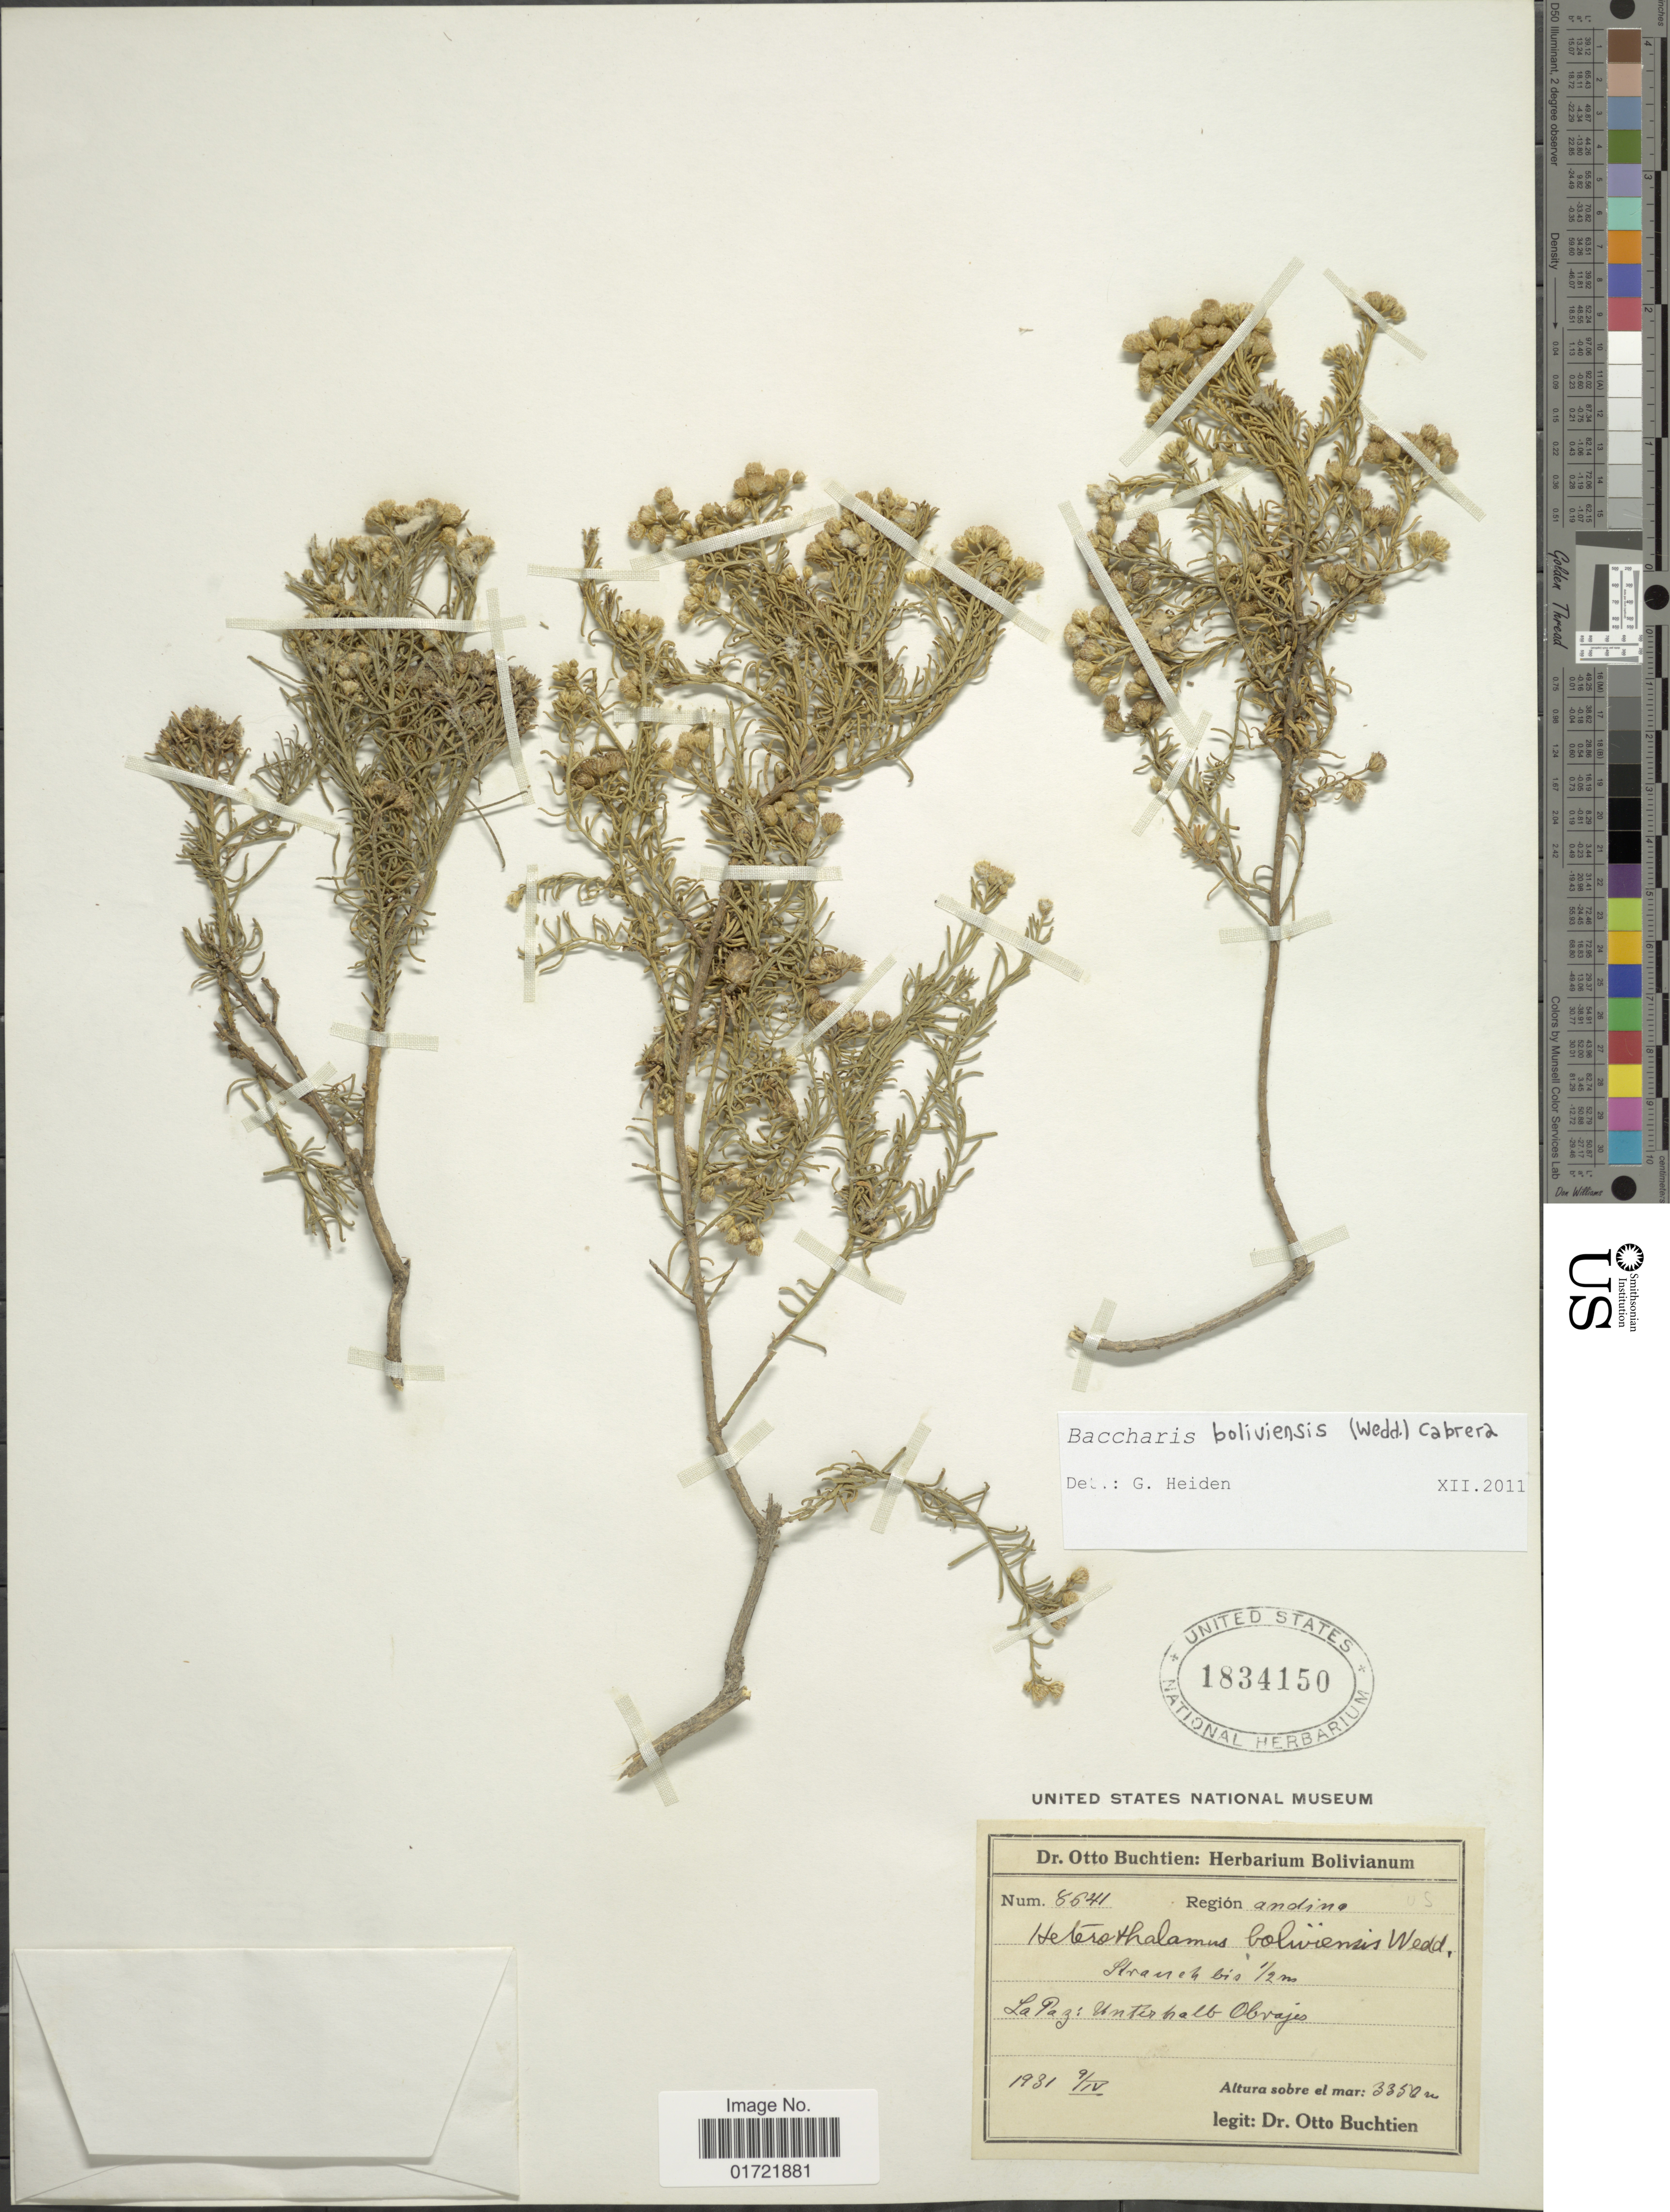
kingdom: Plantae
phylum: Tracheophyta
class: Magnoliopsida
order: Asterales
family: Asteraceae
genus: Baccharis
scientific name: Baccharis bolivensis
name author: (Wedd.) Cabrera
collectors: O. Buchtien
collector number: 8641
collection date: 1931-04-09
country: Bolivia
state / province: La Paz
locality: Region: Andina., Unterkalb Obvaja.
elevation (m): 3350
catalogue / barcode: US 1834150